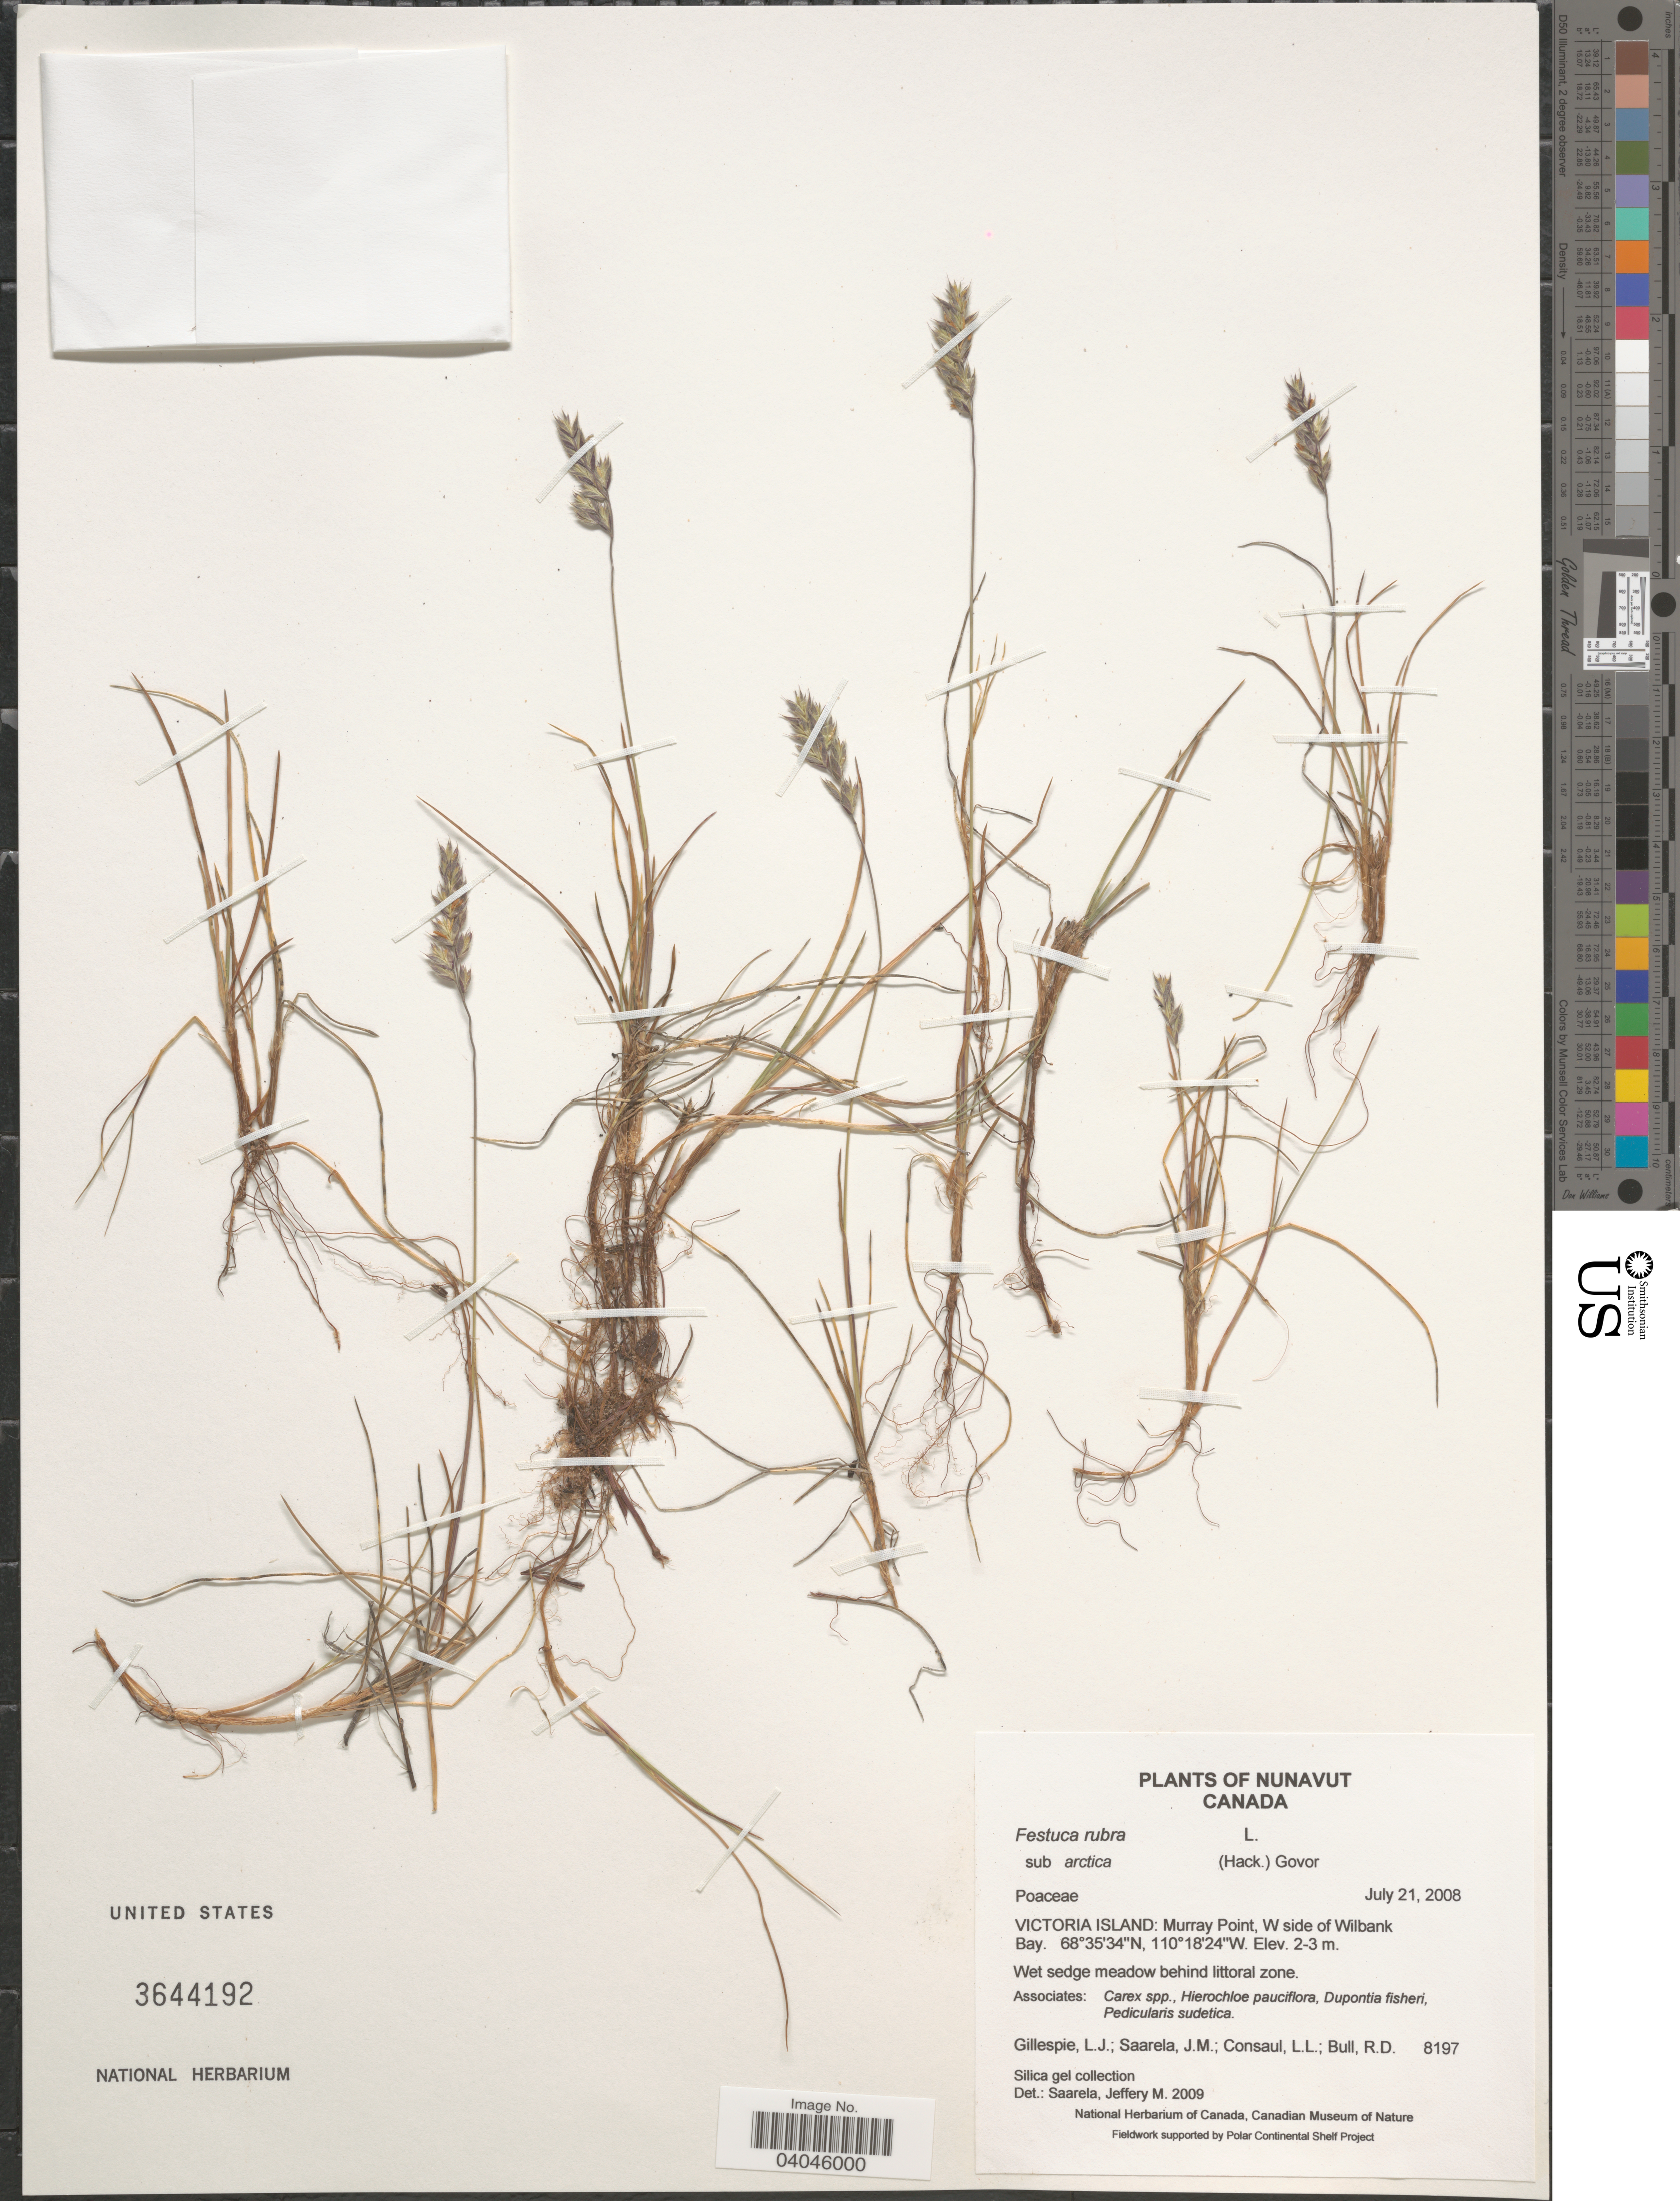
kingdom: Plantae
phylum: Tracheophyta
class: Liliopsida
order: Poales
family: Poaceae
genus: Festuca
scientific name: Festuca rubra subsp. arctica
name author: (Hack.) Govor.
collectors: L. Gillespie, J. Saarela, L. Consaul & R. Bull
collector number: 8197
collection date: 2008-07-21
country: Canada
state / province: Nunavut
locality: Victoria Island: Murray Point, W side of Wilbank Bay. Behind littoral zone.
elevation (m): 2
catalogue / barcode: US 3644192